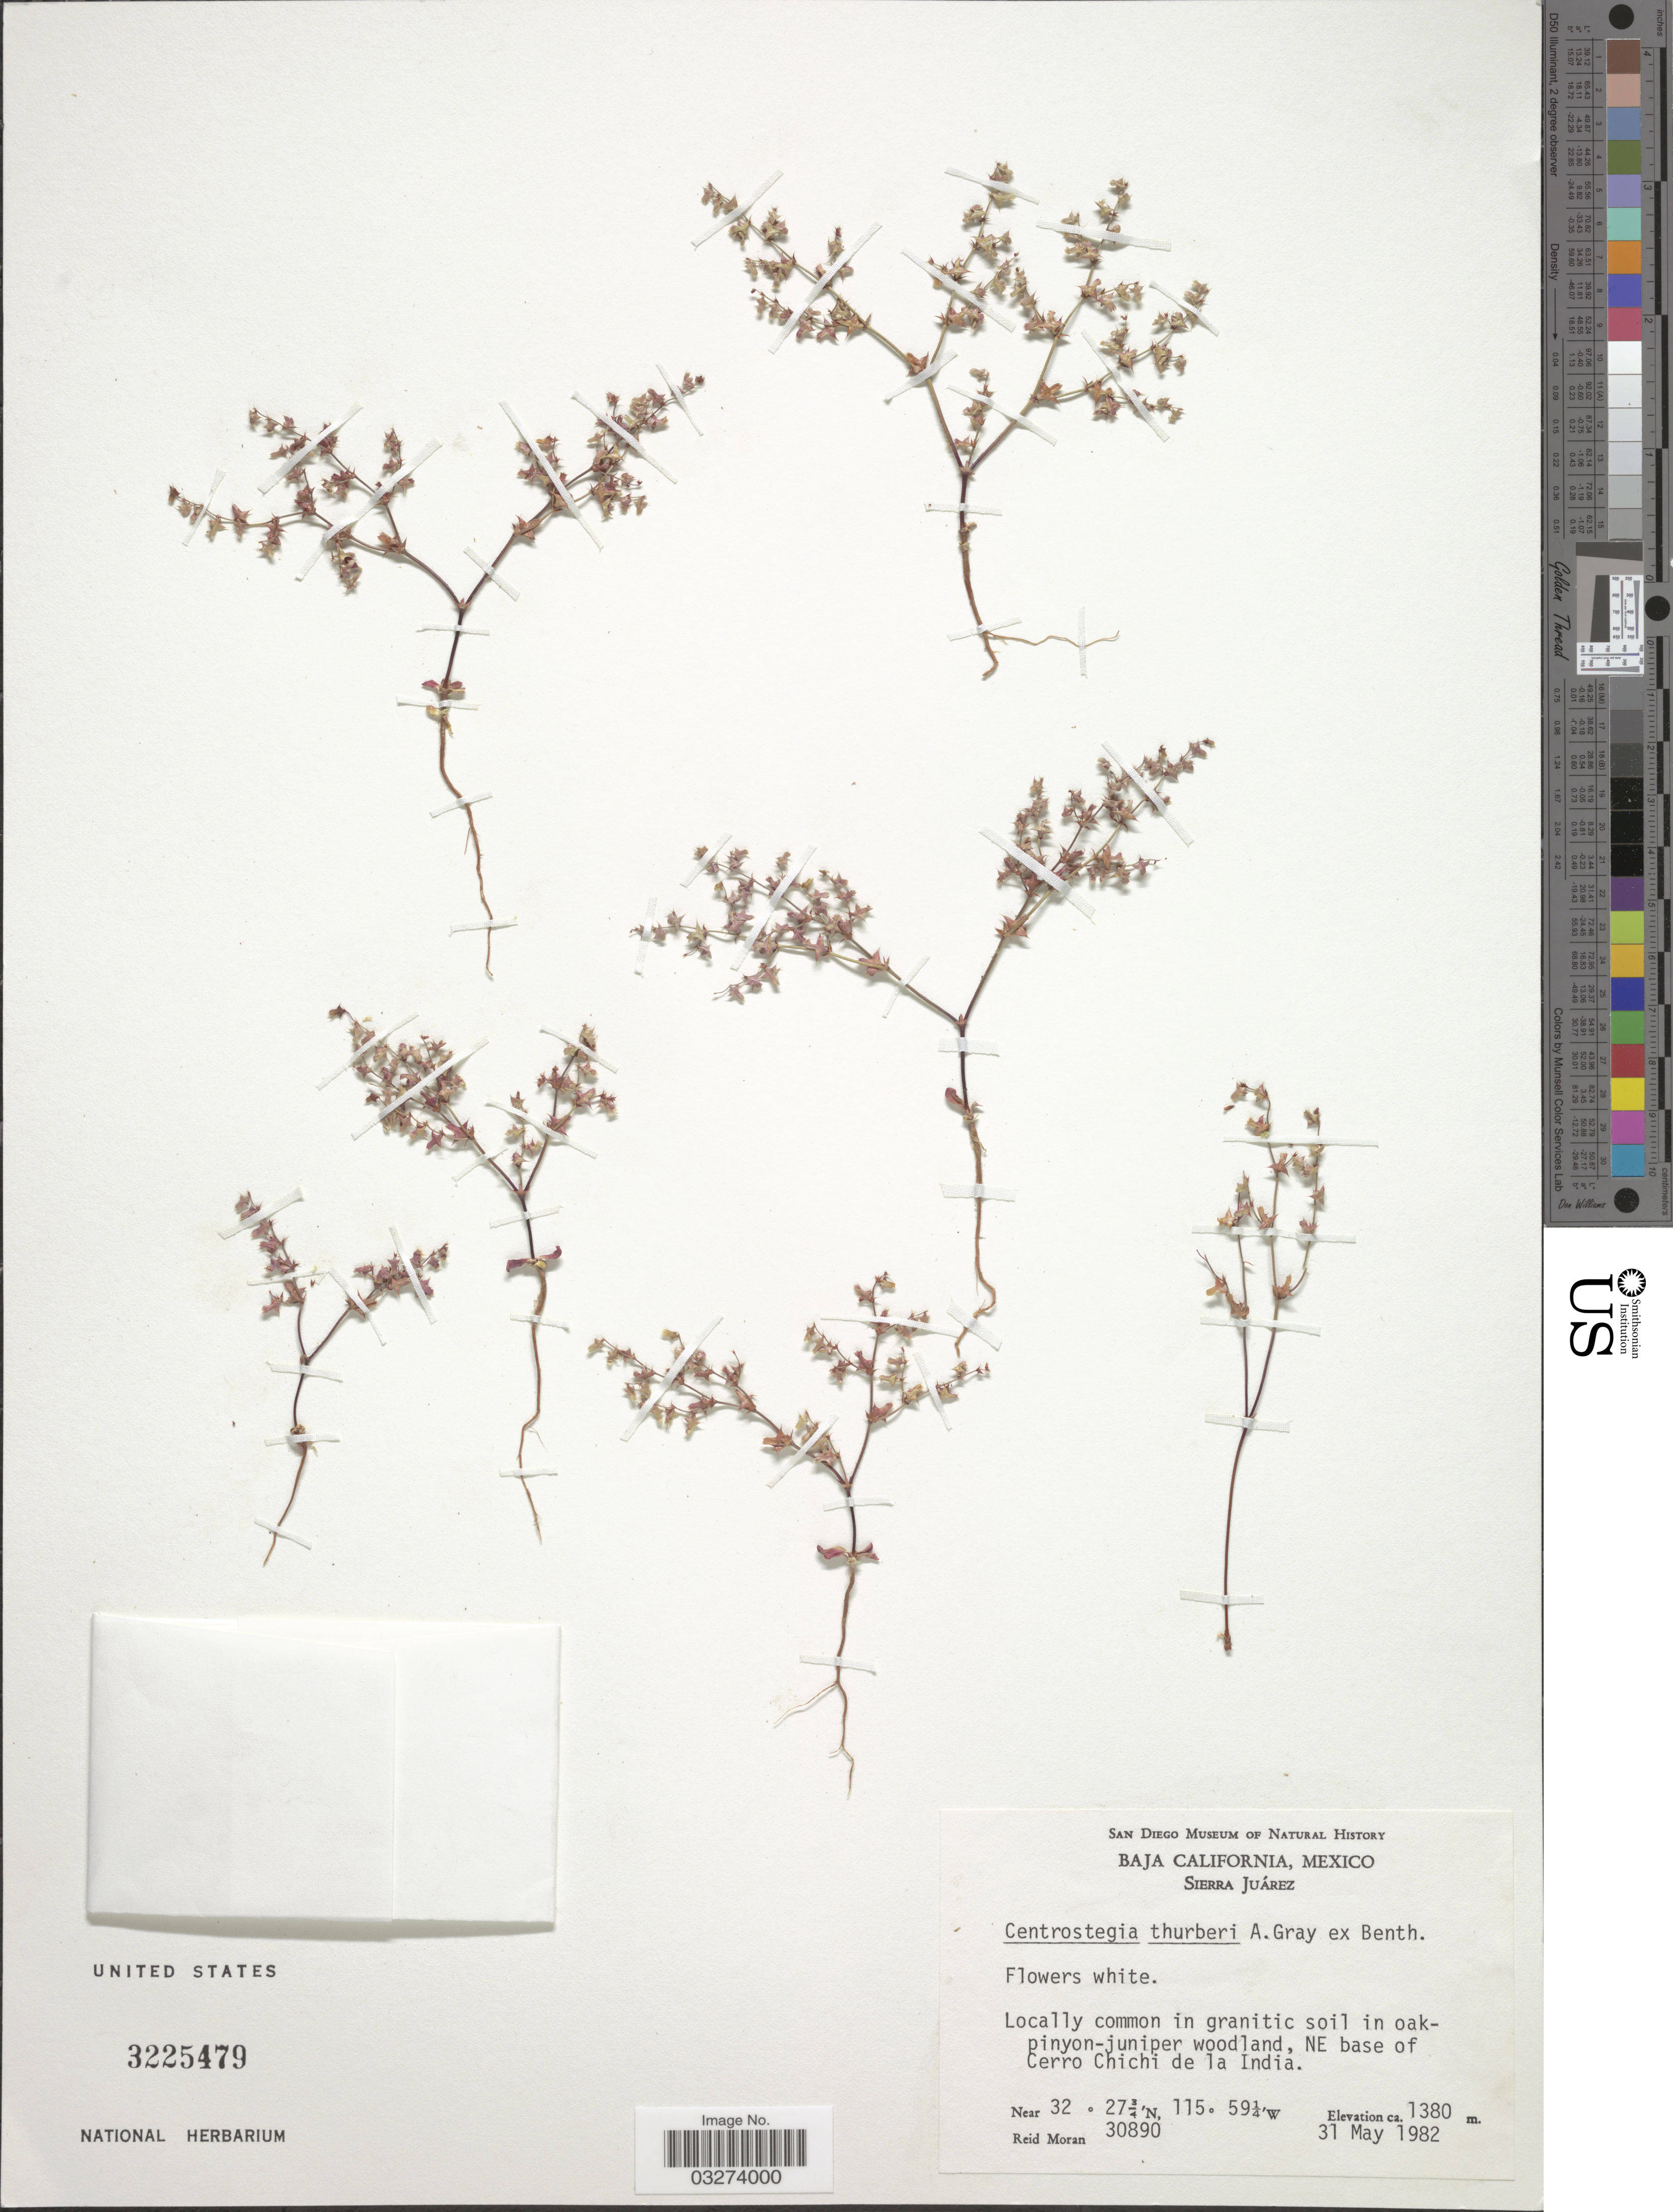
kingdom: Plantae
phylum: Tracheophyta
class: Magnoliopsida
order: Caryophyllales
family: Polygonaceae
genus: Centrostegia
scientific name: Centrostegia thurberi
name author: A. Gray ex Benth.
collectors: R. Moran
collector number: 30890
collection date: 1982-05-31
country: Mexico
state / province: Baja California Norte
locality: Sierra Juárez. NE base of Cerro Chichi de la India.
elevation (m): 1380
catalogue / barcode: US 3225479